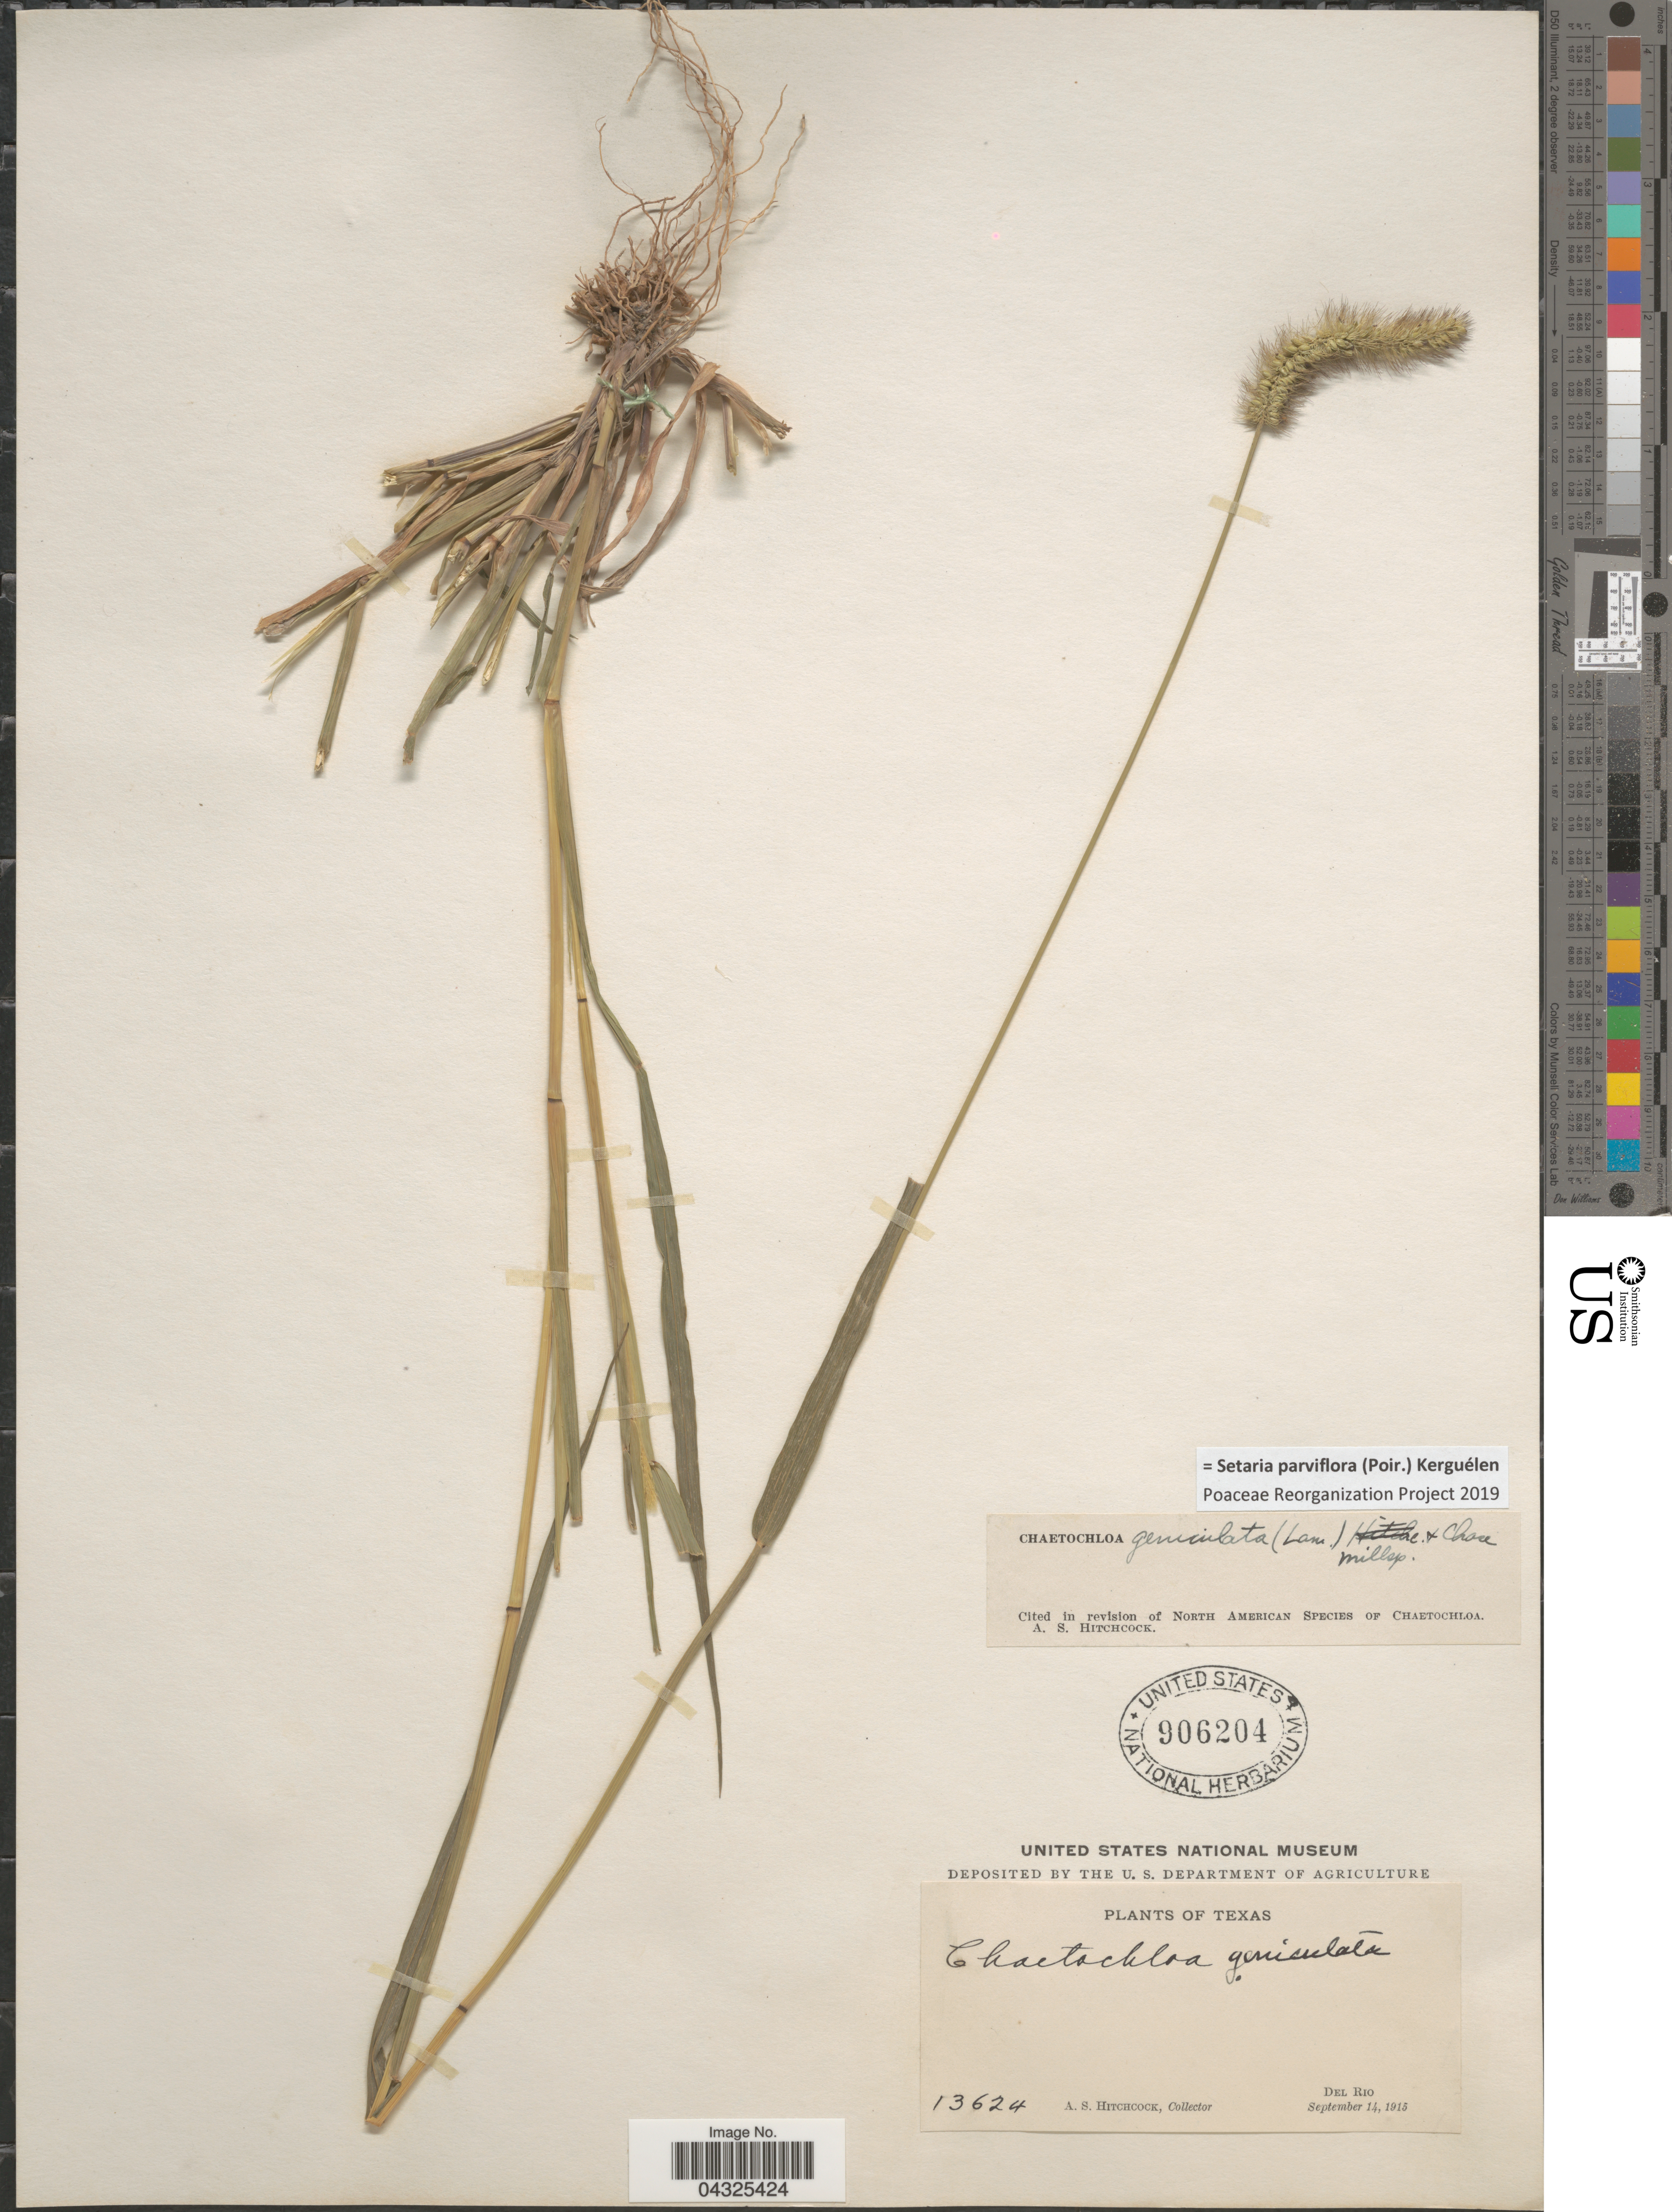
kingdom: Plantae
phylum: Tracheophyta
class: Liliopsida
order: Poales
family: Poaceae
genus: Setaria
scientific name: Setaria parviflora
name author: (Poir.) Kerguélen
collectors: A. S. Hitchcock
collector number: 13624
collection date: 1913-09-14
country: United States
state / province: Texas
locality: Del Rio.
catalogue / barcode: US 906204